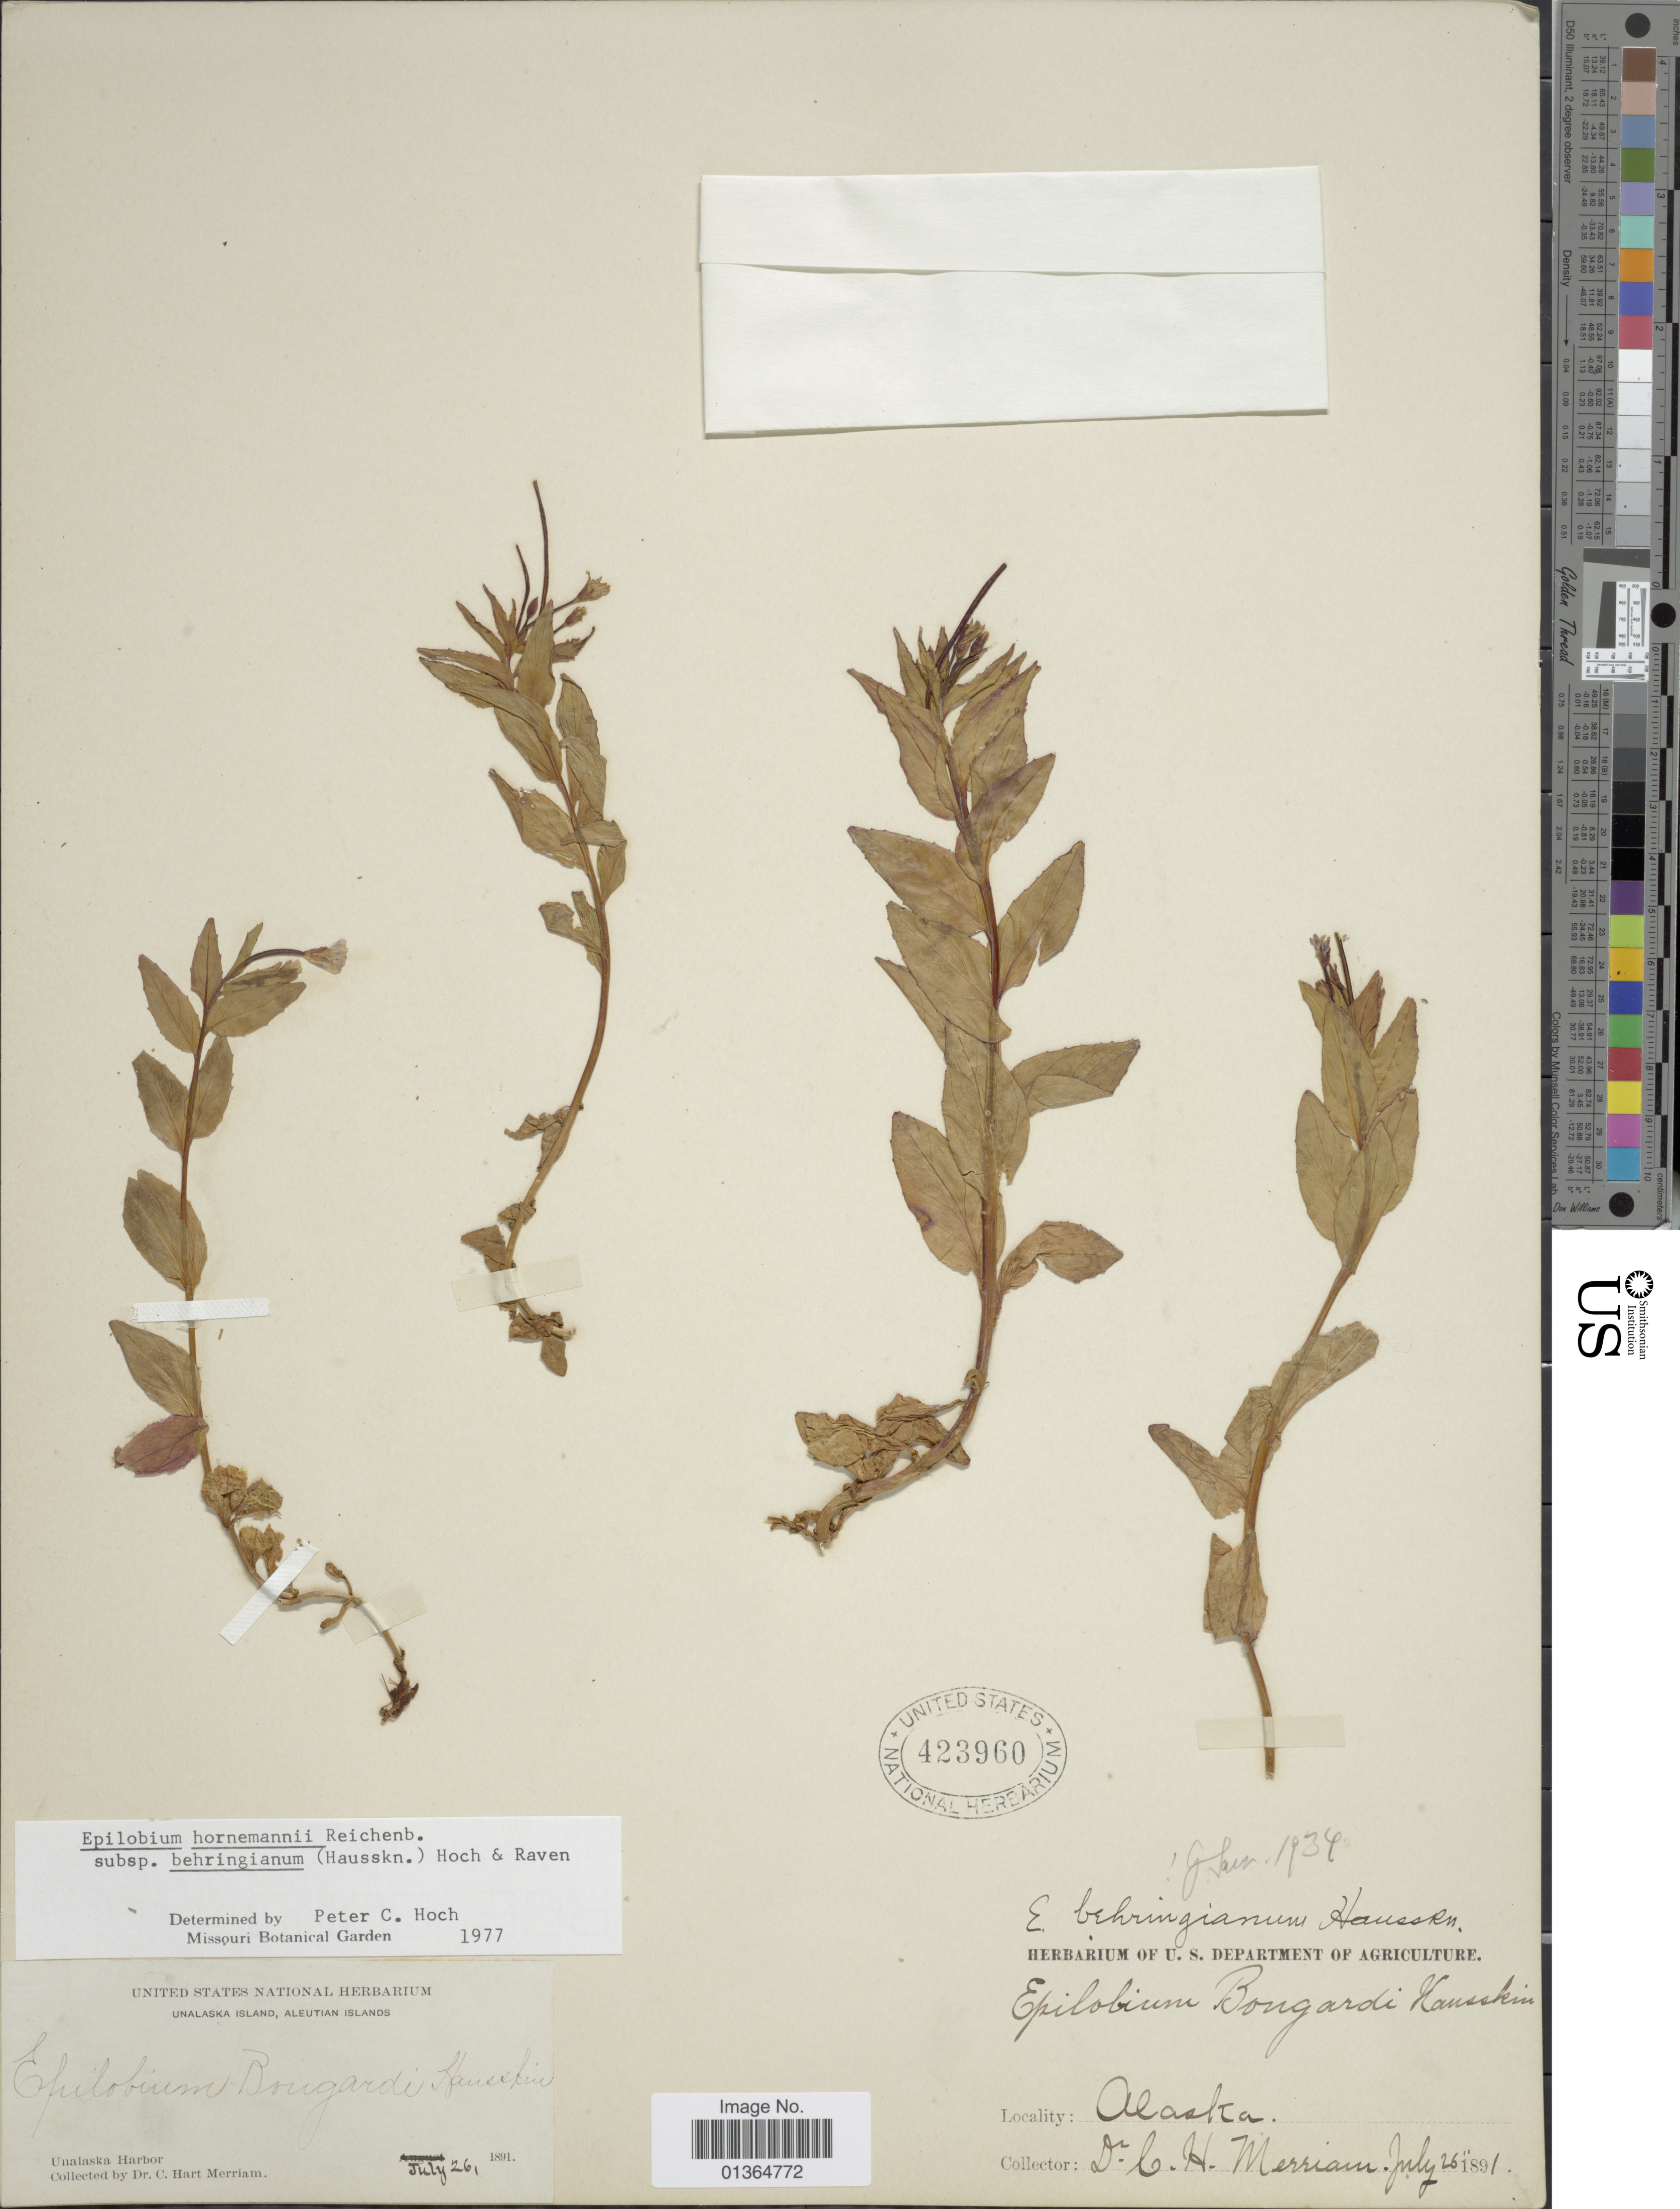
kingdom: Plantae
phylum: Tracheophyta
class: Magnoliopsida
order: Myrtales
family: Onagraceae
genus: Epilobium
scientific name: Epilobium hornemannii subsp. behringianum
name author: (Hausskn.) Hoch & P.H. Raven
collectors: C. Merriam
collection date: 1891-07-26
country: United States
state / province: Alaska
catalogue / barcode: US 423960